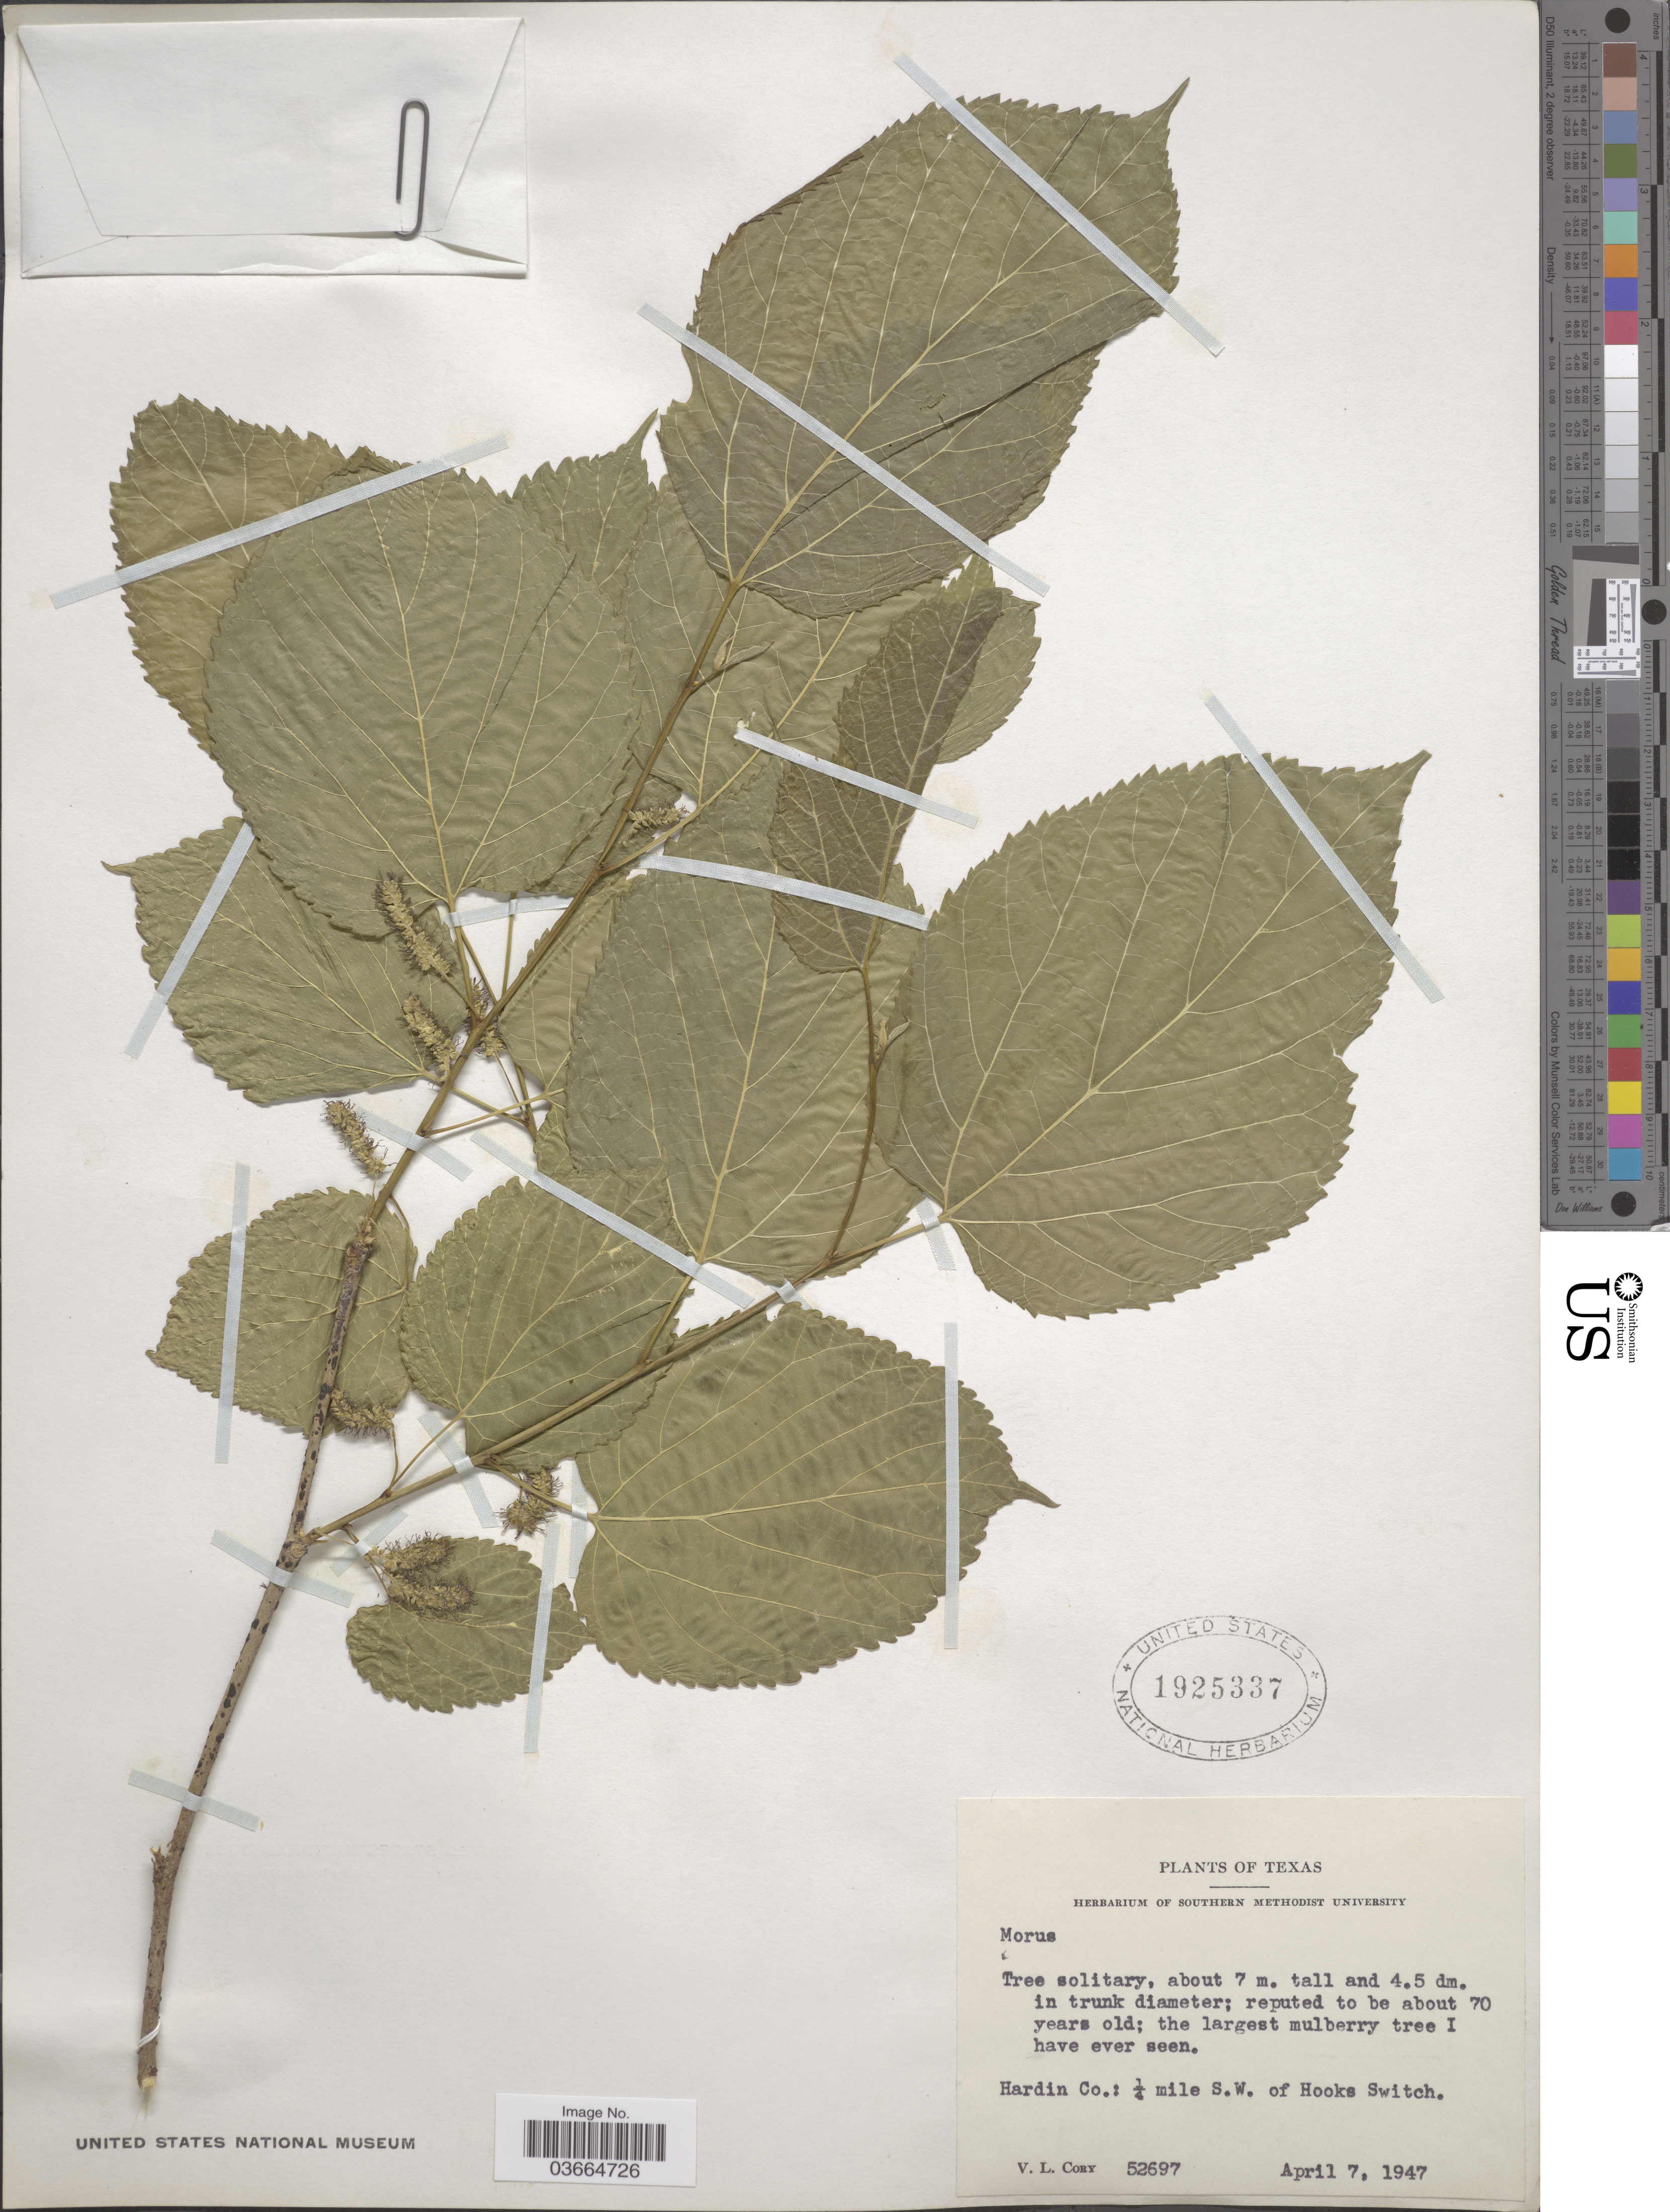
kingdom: Plantae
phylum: Tracheophyta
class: Magnoliopsida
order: Rosales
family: Moraceae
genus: Morus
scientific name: Morus sp.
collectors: V. Cory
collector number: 52697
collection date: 1947-04-07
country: United States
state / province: Texas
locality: Hardin Co.: ¼ mile S.W. of Hooks Switch.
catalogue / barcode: US 1925337